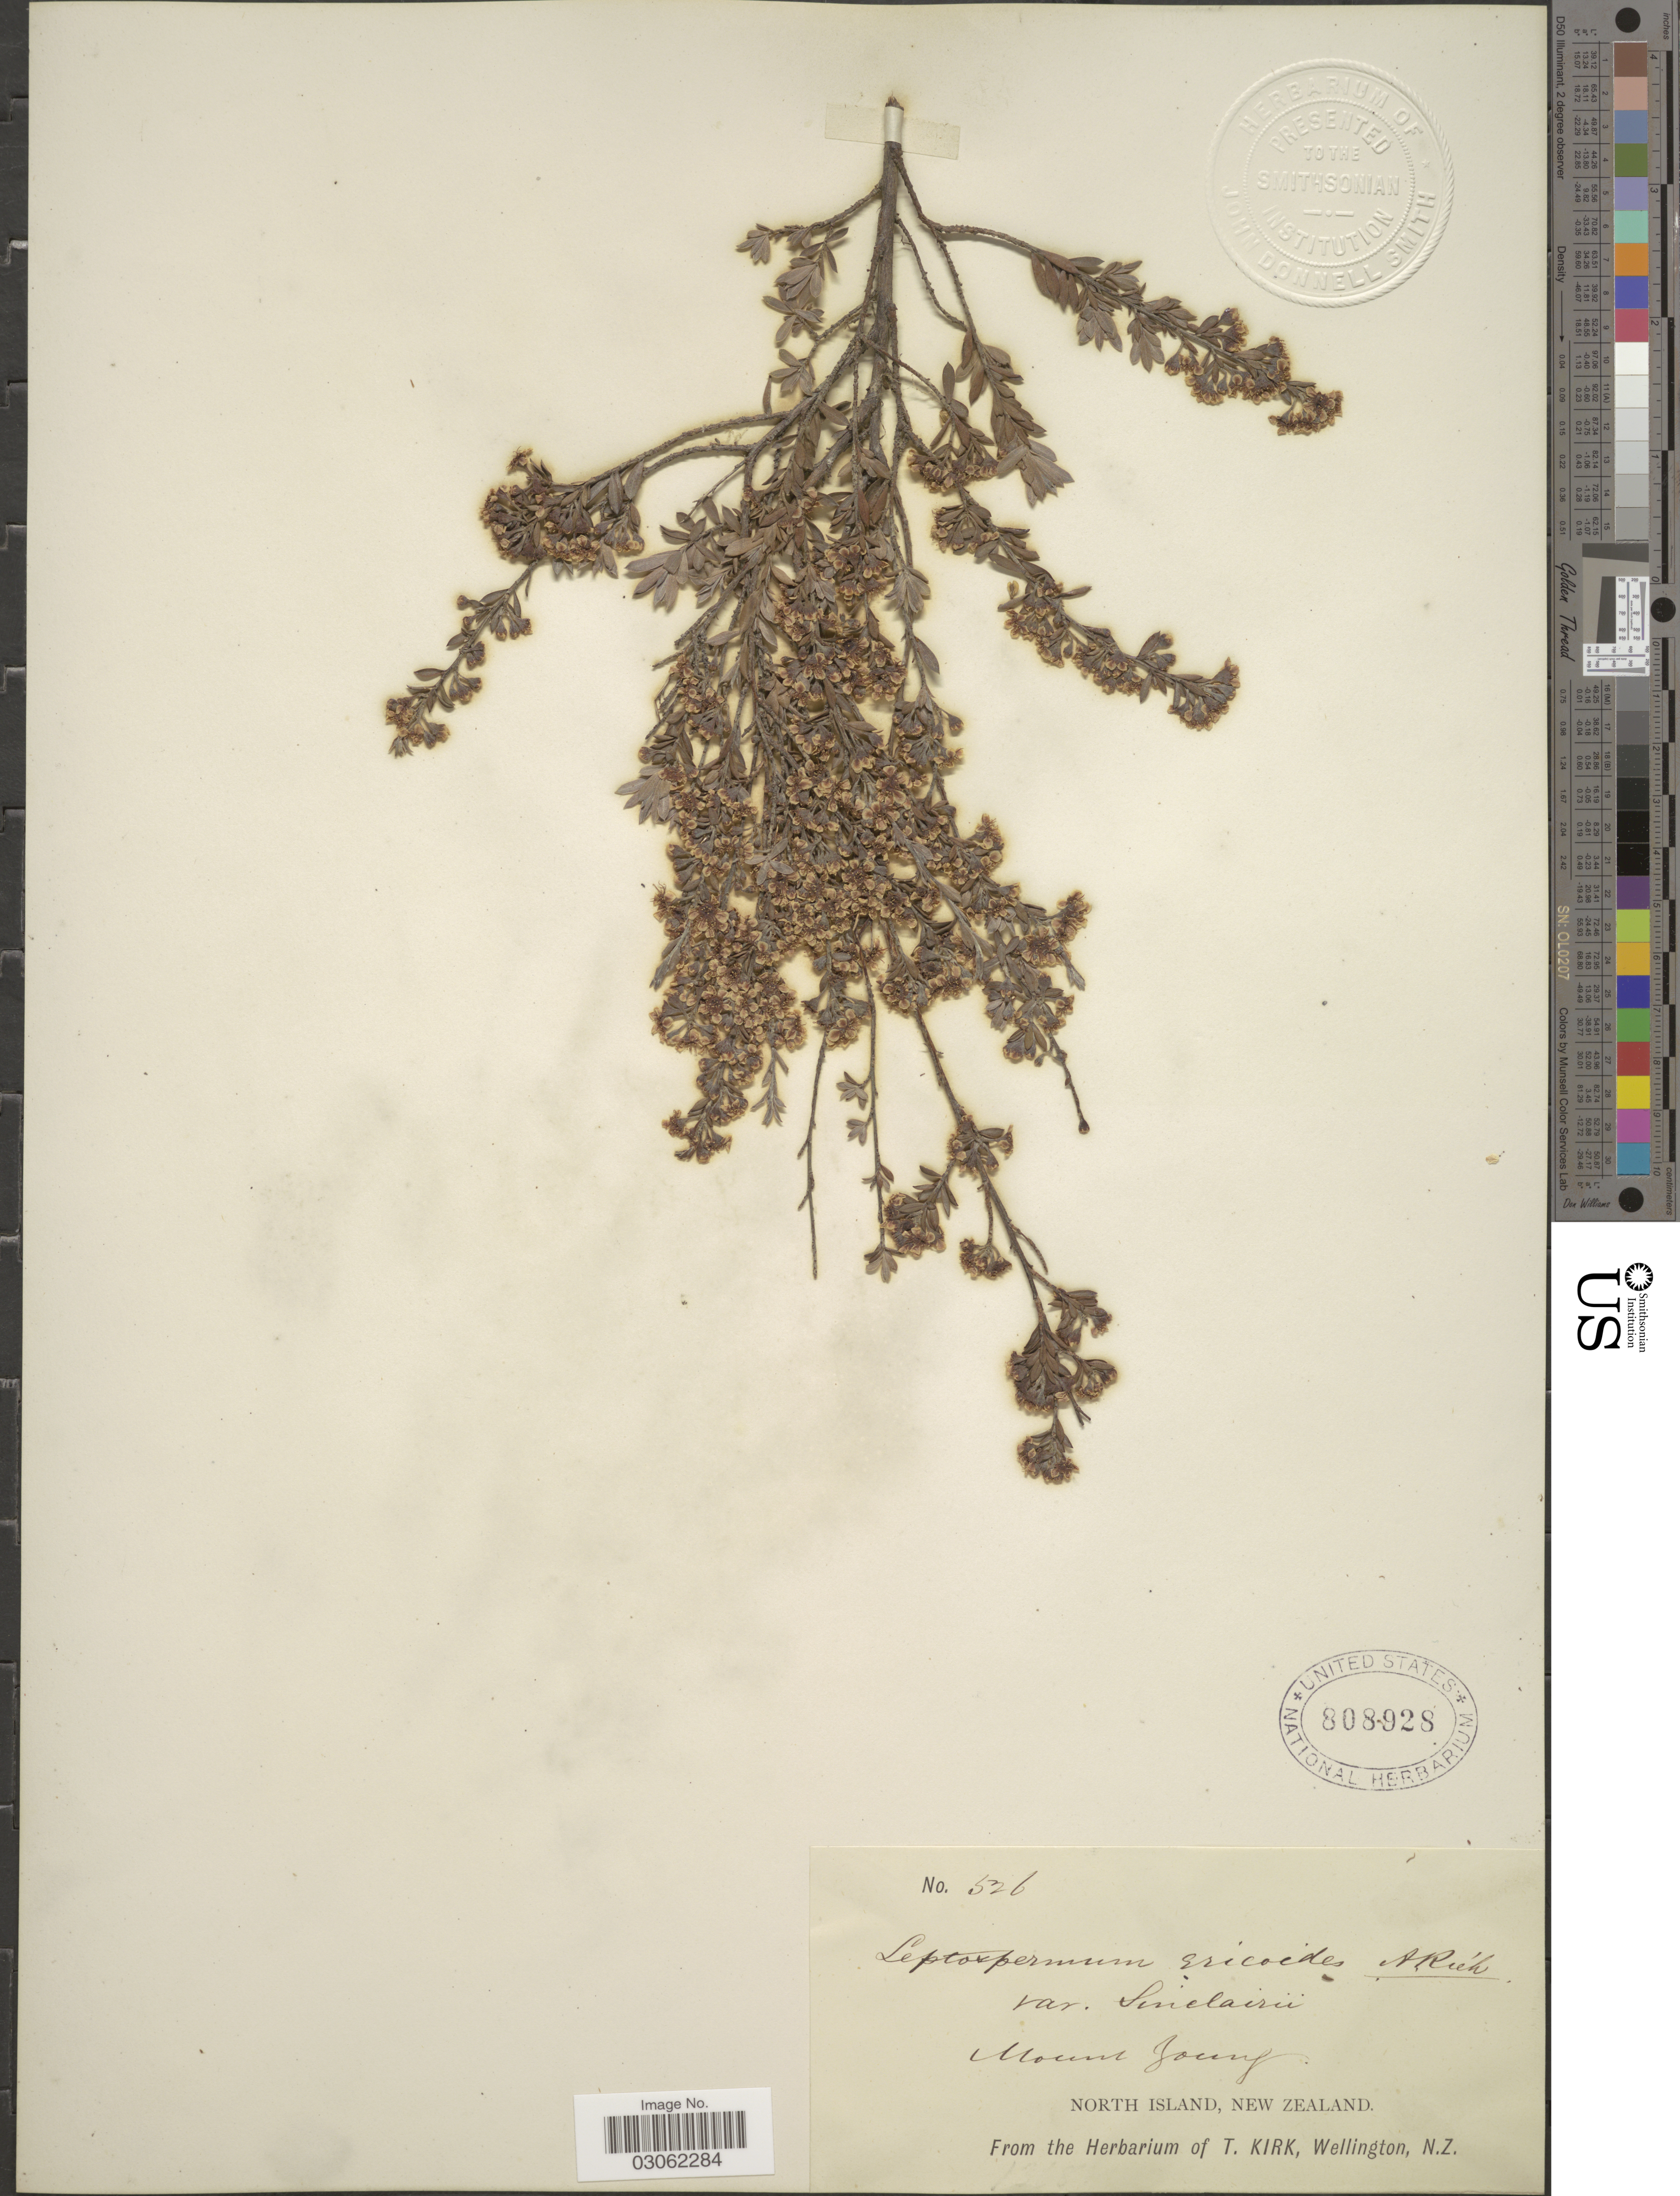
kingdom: Plantae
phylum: Tracheophyta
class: Magnoliopsida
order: Myrtales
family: Myrtaceae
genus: Leptospermum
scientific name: Leptospermum sinclairii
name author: Kirk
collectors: ex herb. T. Kirk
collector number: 526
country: New Zealand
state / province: Wellington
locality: Mount Young. North Island.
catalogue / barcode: US 808928